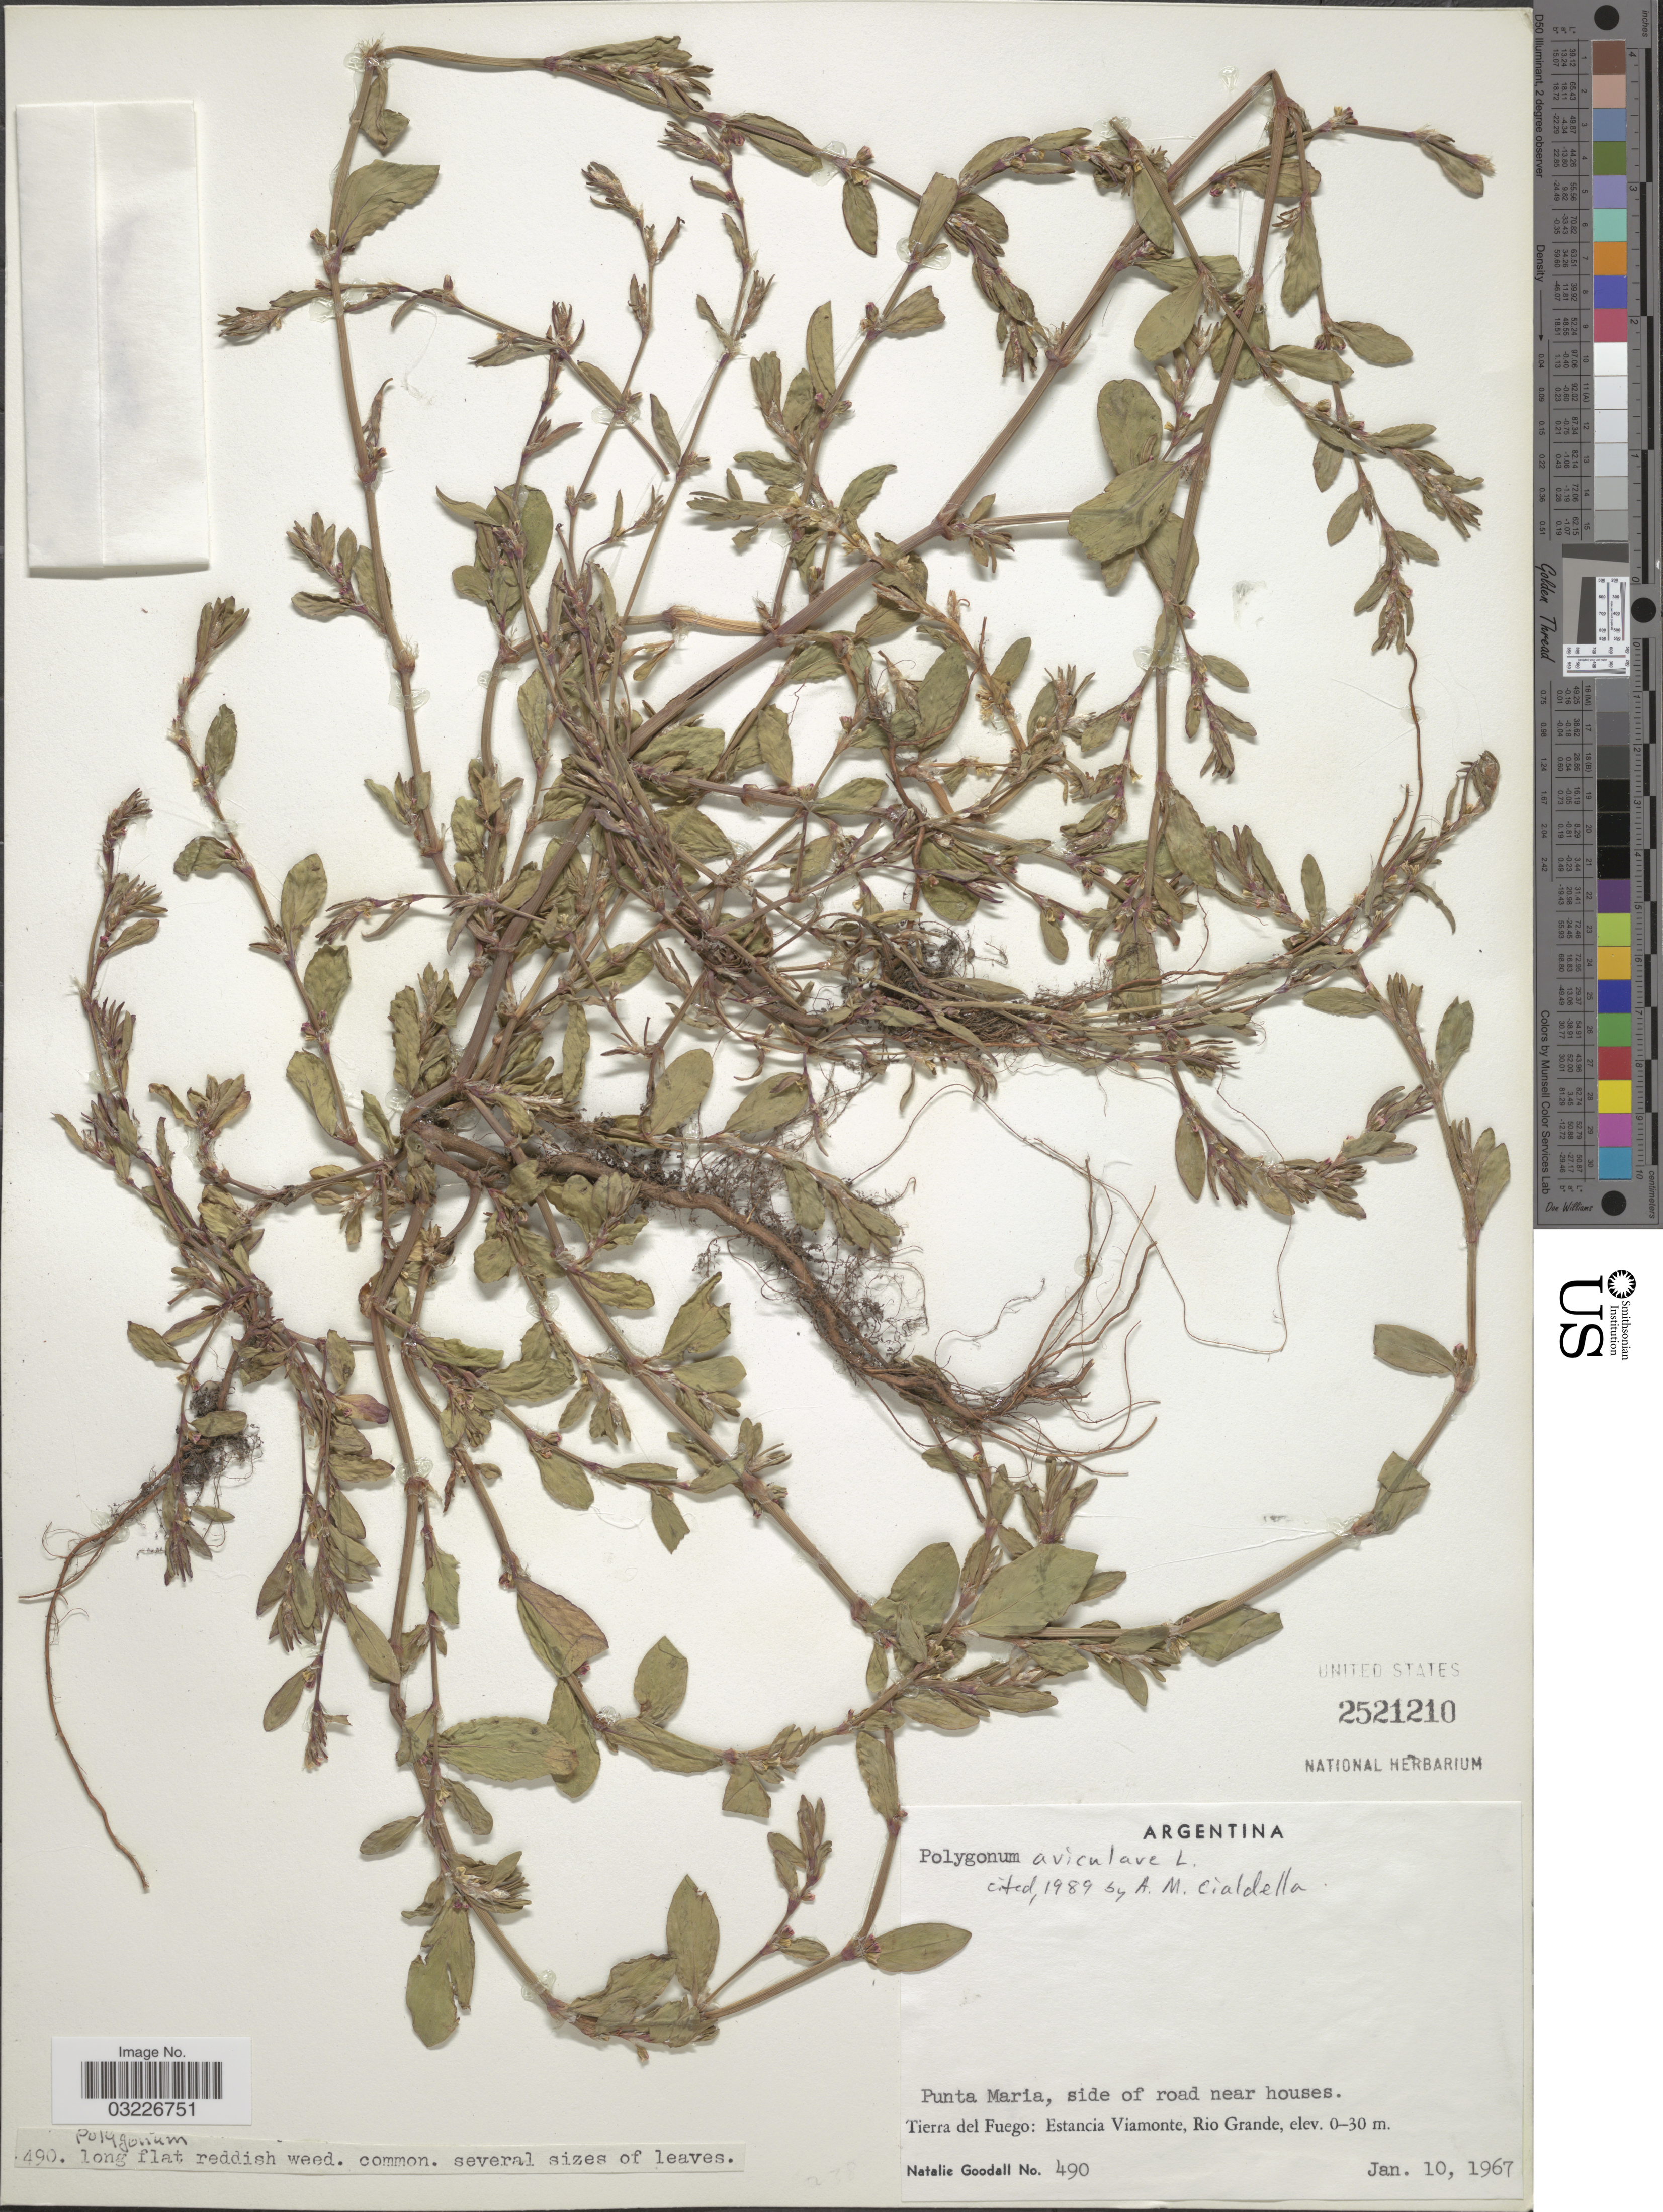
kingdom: Plantae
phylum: Tracheophyta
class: Magnoliopsida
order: Caryophyllales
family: Polygonaceae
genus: Polygonum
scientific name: Polygonum aviculare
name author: L.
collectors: N. Goodall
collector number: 490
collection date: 1967-01-10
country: Argentina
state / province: Tierra del Fuego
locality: Punta Maria, side of road near houses. Estancia Viamonte, Rio Grande.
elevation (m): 0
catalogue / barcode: US 2521210